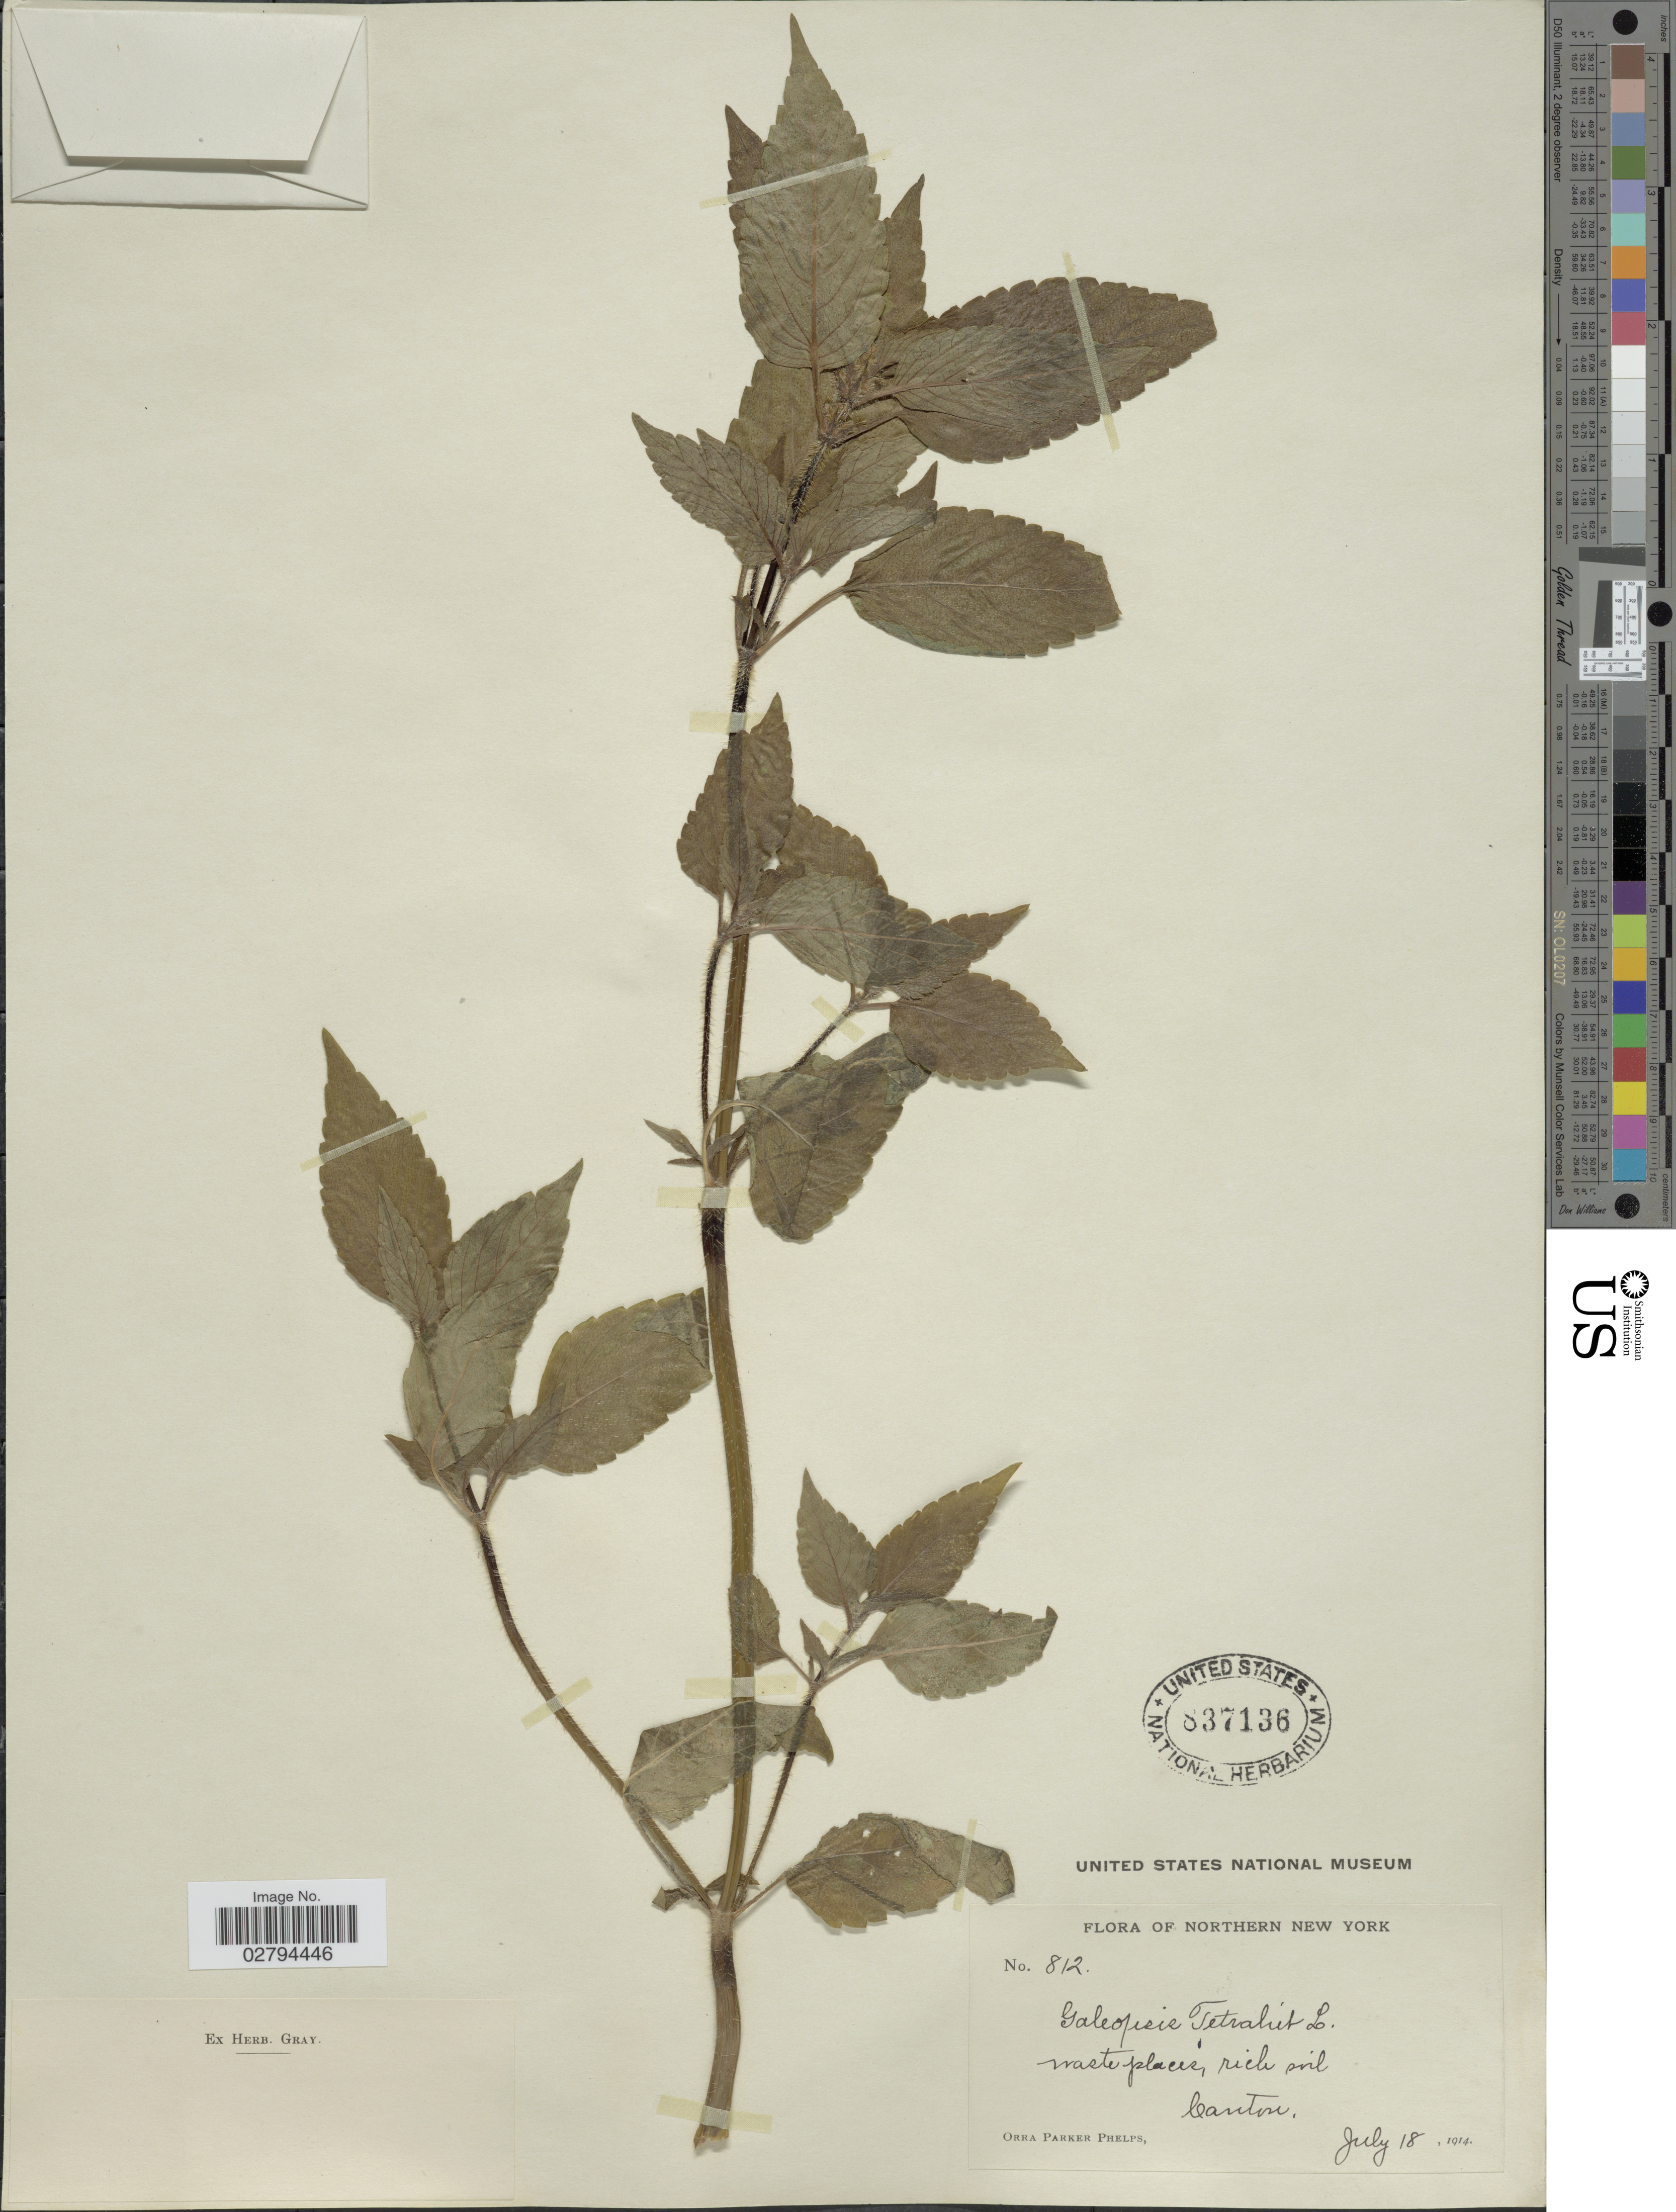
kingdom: Plantae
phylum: Tracheophyta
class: Magnoliopsida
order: Lamiales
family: Lamiaceae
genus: Galeopsis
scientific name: Galeopsis tetrahit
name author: L.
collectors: O. P. Phelps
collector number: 812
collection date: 1914-07-18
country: United States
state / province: New York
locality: Northern New York. Canton.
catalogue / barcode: US 837136